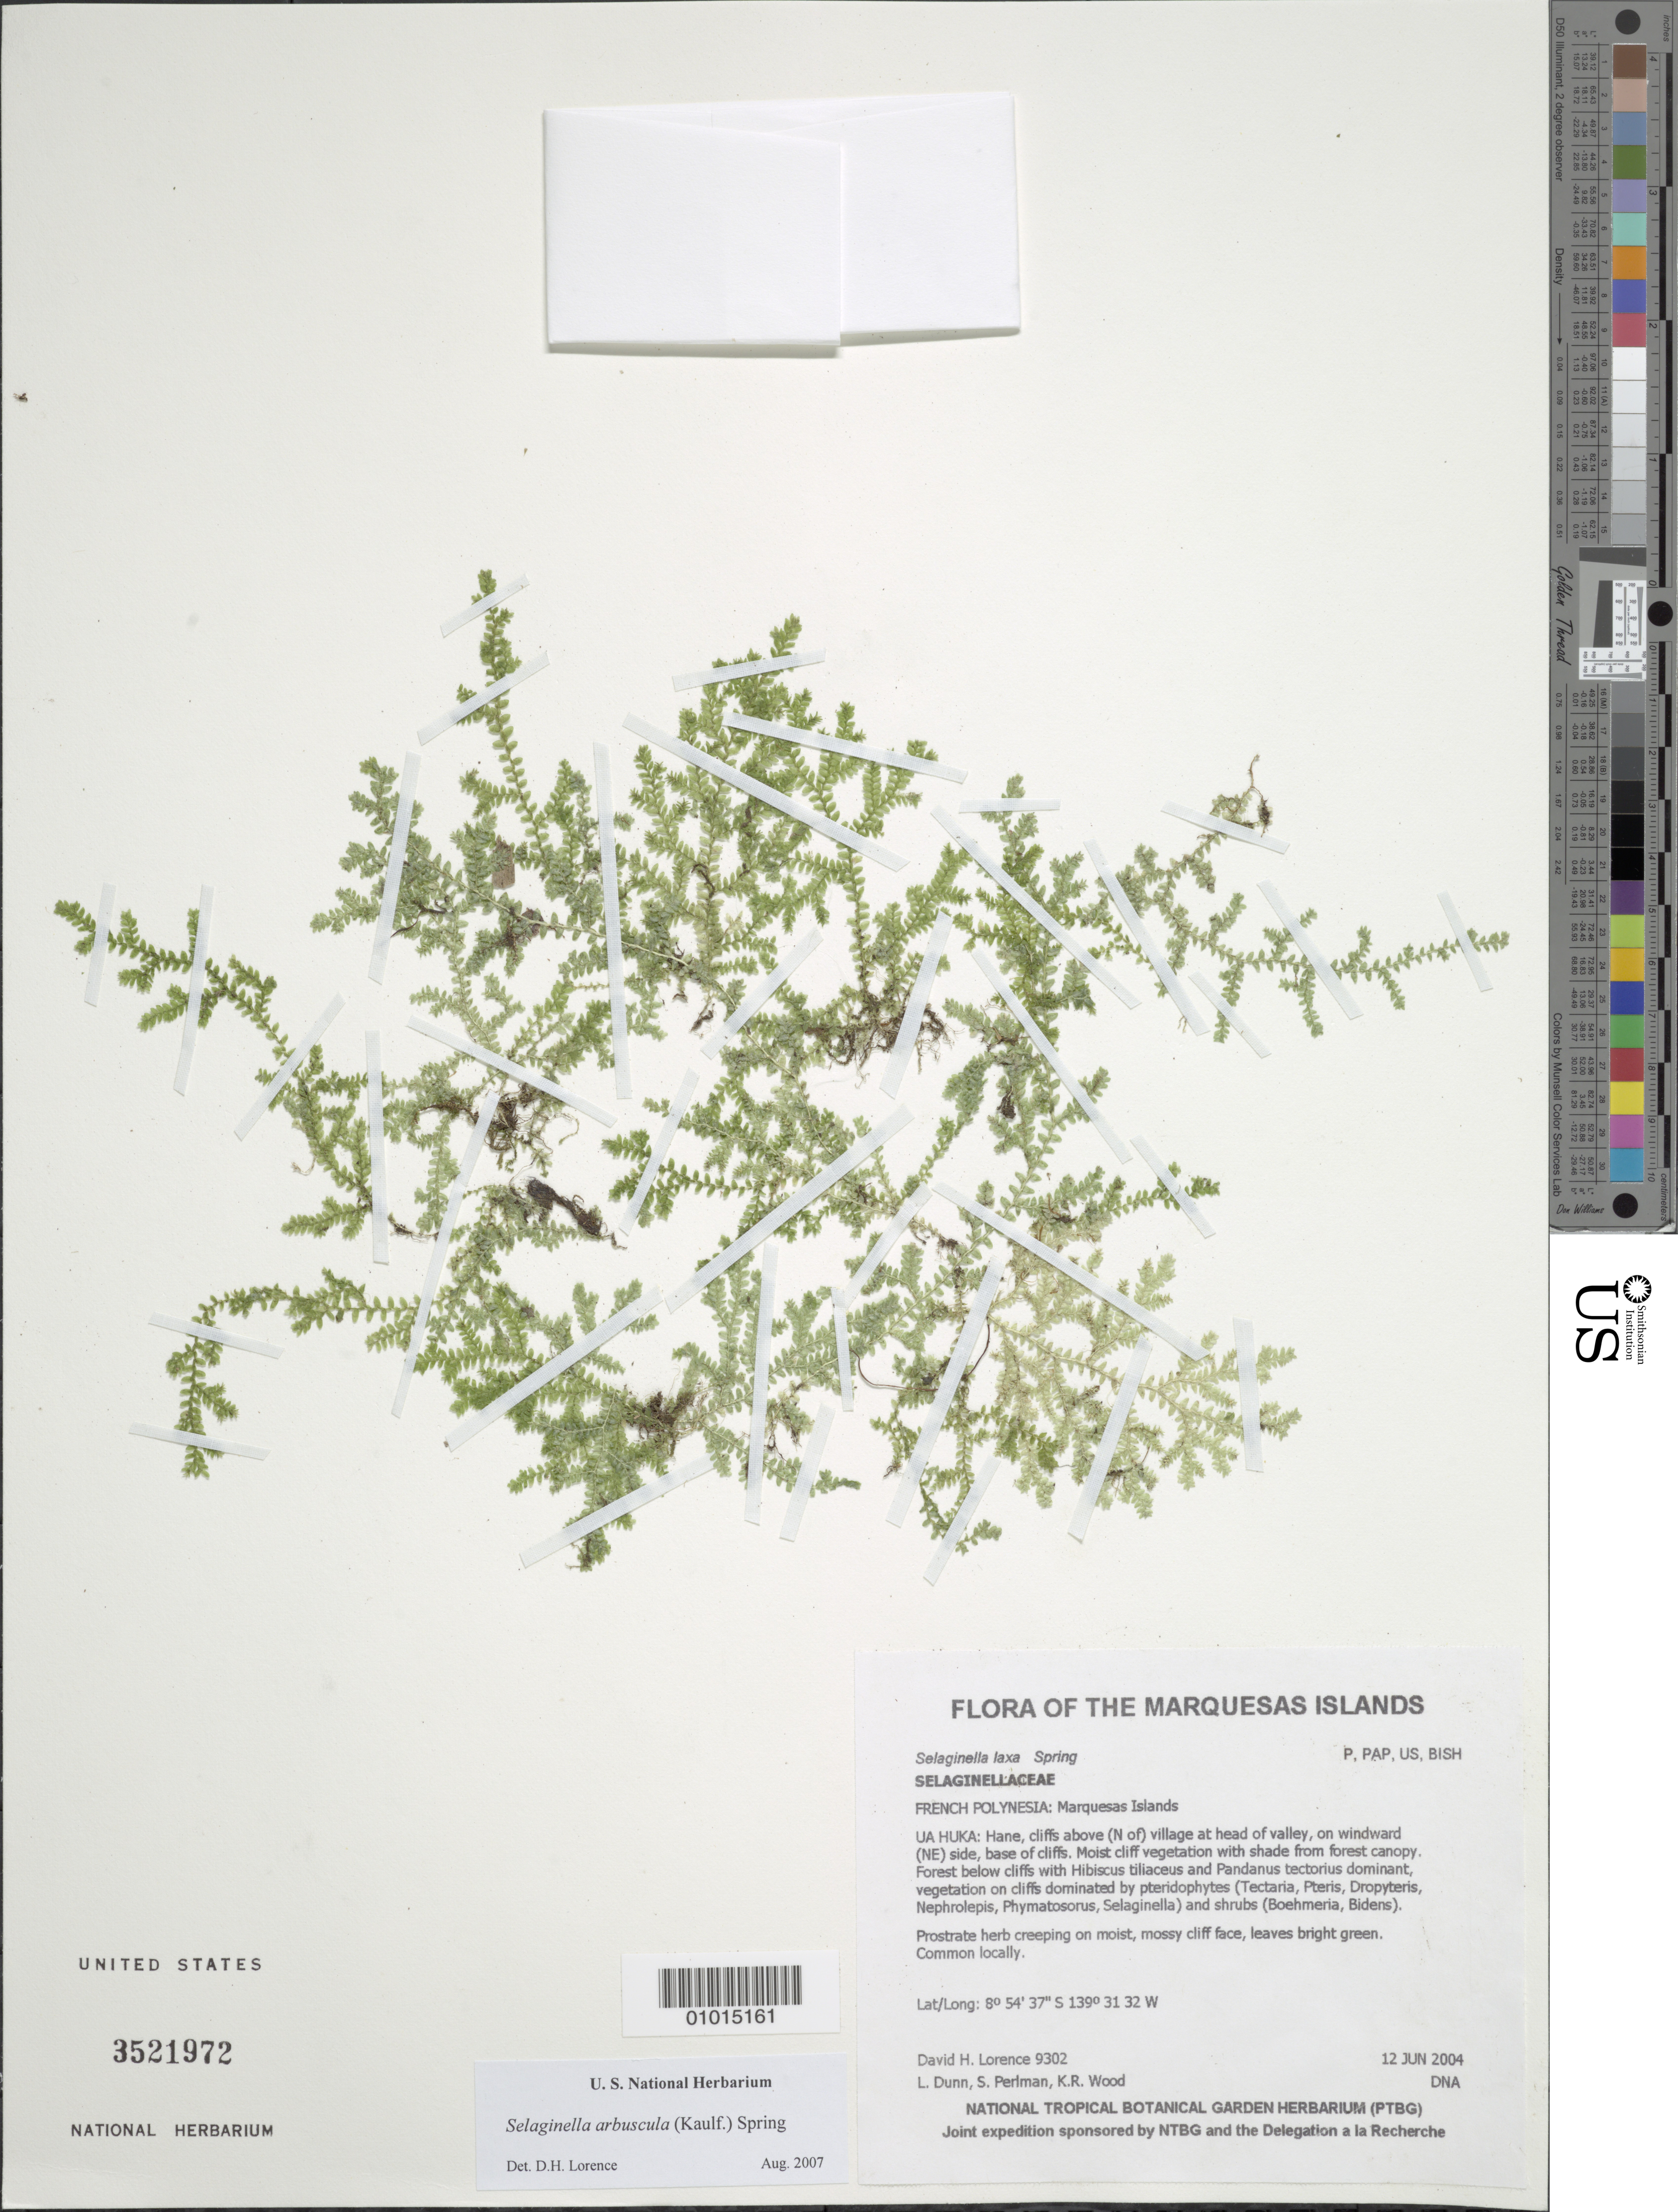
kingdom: Plantae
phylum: Tracheophyta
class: Lycopodiopsida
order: Selaginellales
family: Selaginellaceae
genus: Selaginella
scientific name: Selaginella arbuscula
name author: (Kualf.) Spring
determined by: Lorence, David H., (PTBG), National Tropical Botanical Garden (UNITED STATES)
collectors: D. Lorence, L. Dunn, S. P. Perlman & K. R. Wood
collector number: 9302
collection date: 2004-06-12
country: French Polynesia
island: Ua Huka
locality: Hane, cliffs above (N of) village at head of valley, on windward (NE) side, base of cliffs.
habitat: Moist cliff vegetation with shade from forest canopy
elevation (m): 525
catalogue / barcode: US 3521972